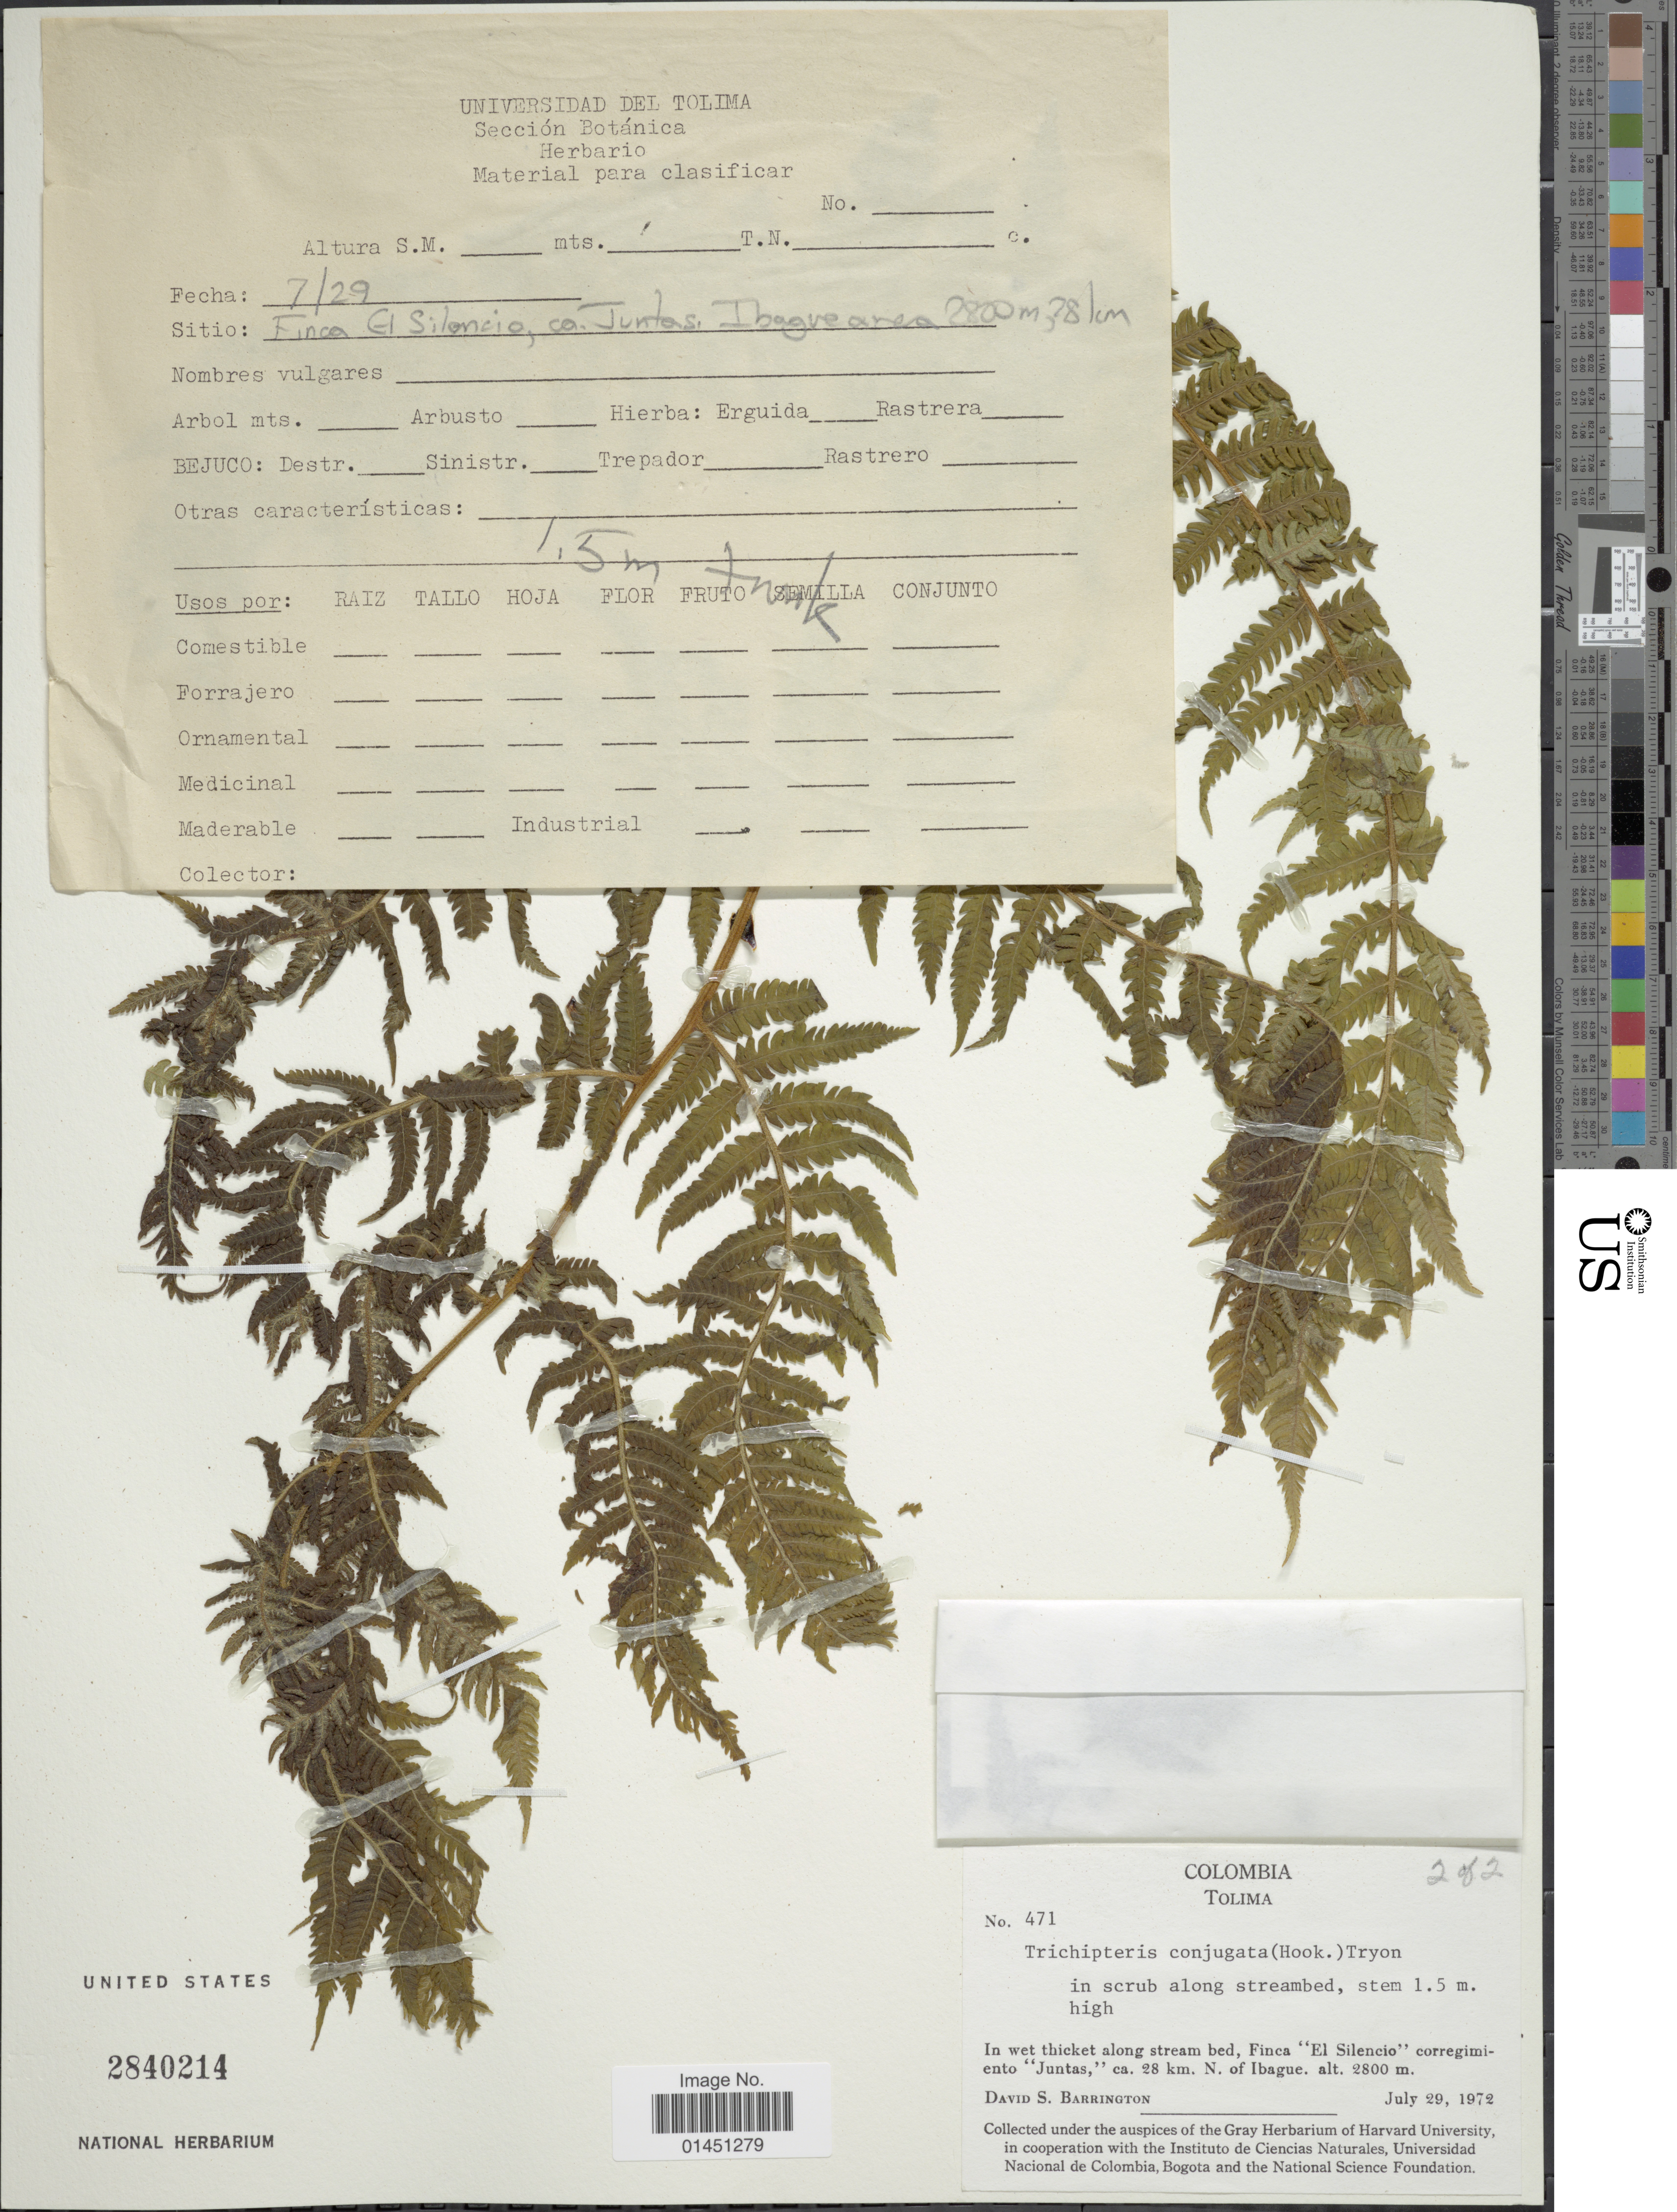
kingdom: Plantae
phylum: Tracheophyta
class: Polypodiopsida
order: Cyatheales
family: Cyatheaceae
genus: Cyathea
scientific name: Cyathea conjugata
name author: (Hook.) Domin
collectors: D. S. Barrington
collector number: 471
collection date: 1972-07-29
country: Colombia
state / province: Tolima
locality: In wet thicket along stream bed, Finca "El Silencio" corregimiento "Juntas", ca. 28 km. N of Ibague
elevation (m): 2800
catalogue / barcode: US 2840214